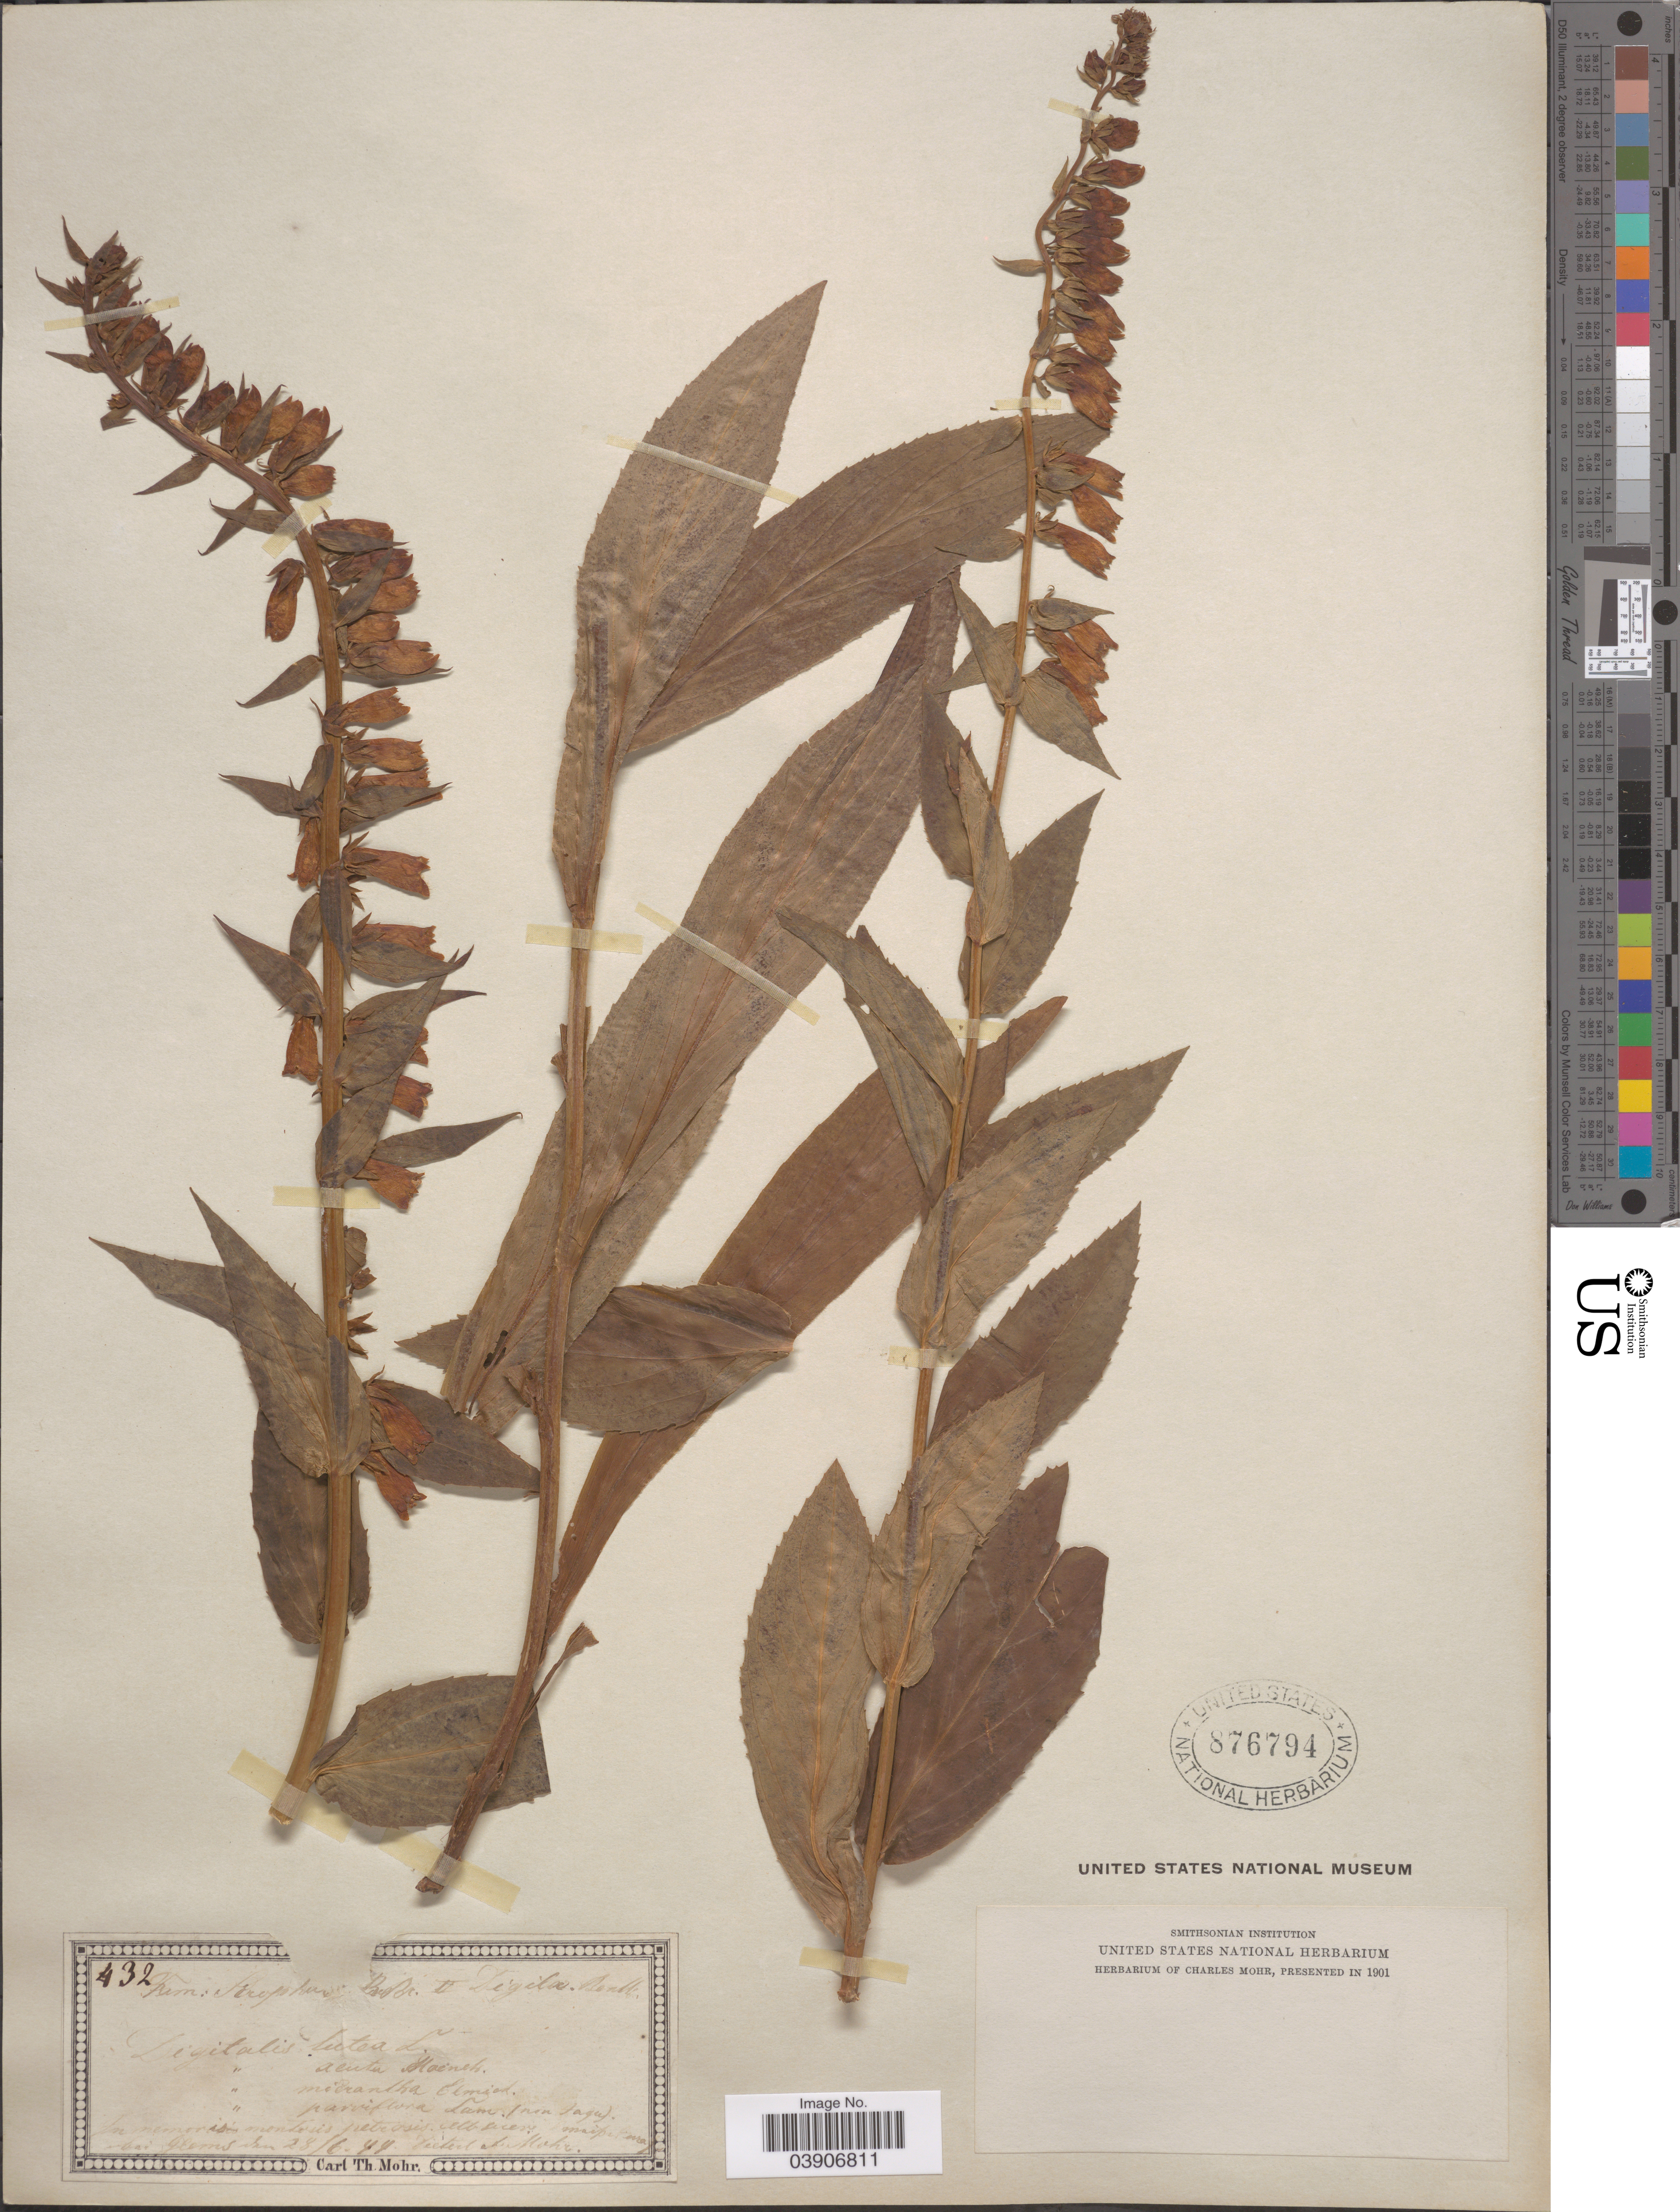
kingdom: Plantae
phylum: Tracheophyta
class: Magnoliopsida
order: Lamiales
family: Plantaginaceae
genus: Digitalis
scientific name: Digitalis lutea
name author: L.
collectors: Mohr, C. T. (herbarium)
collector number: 432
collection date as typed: Transcribed d/m/y: 28/6/49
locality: In memoris montosis petrosis Alb sices maipe [illegible text] bai Glems.[interpreted]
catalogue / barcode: US 876794